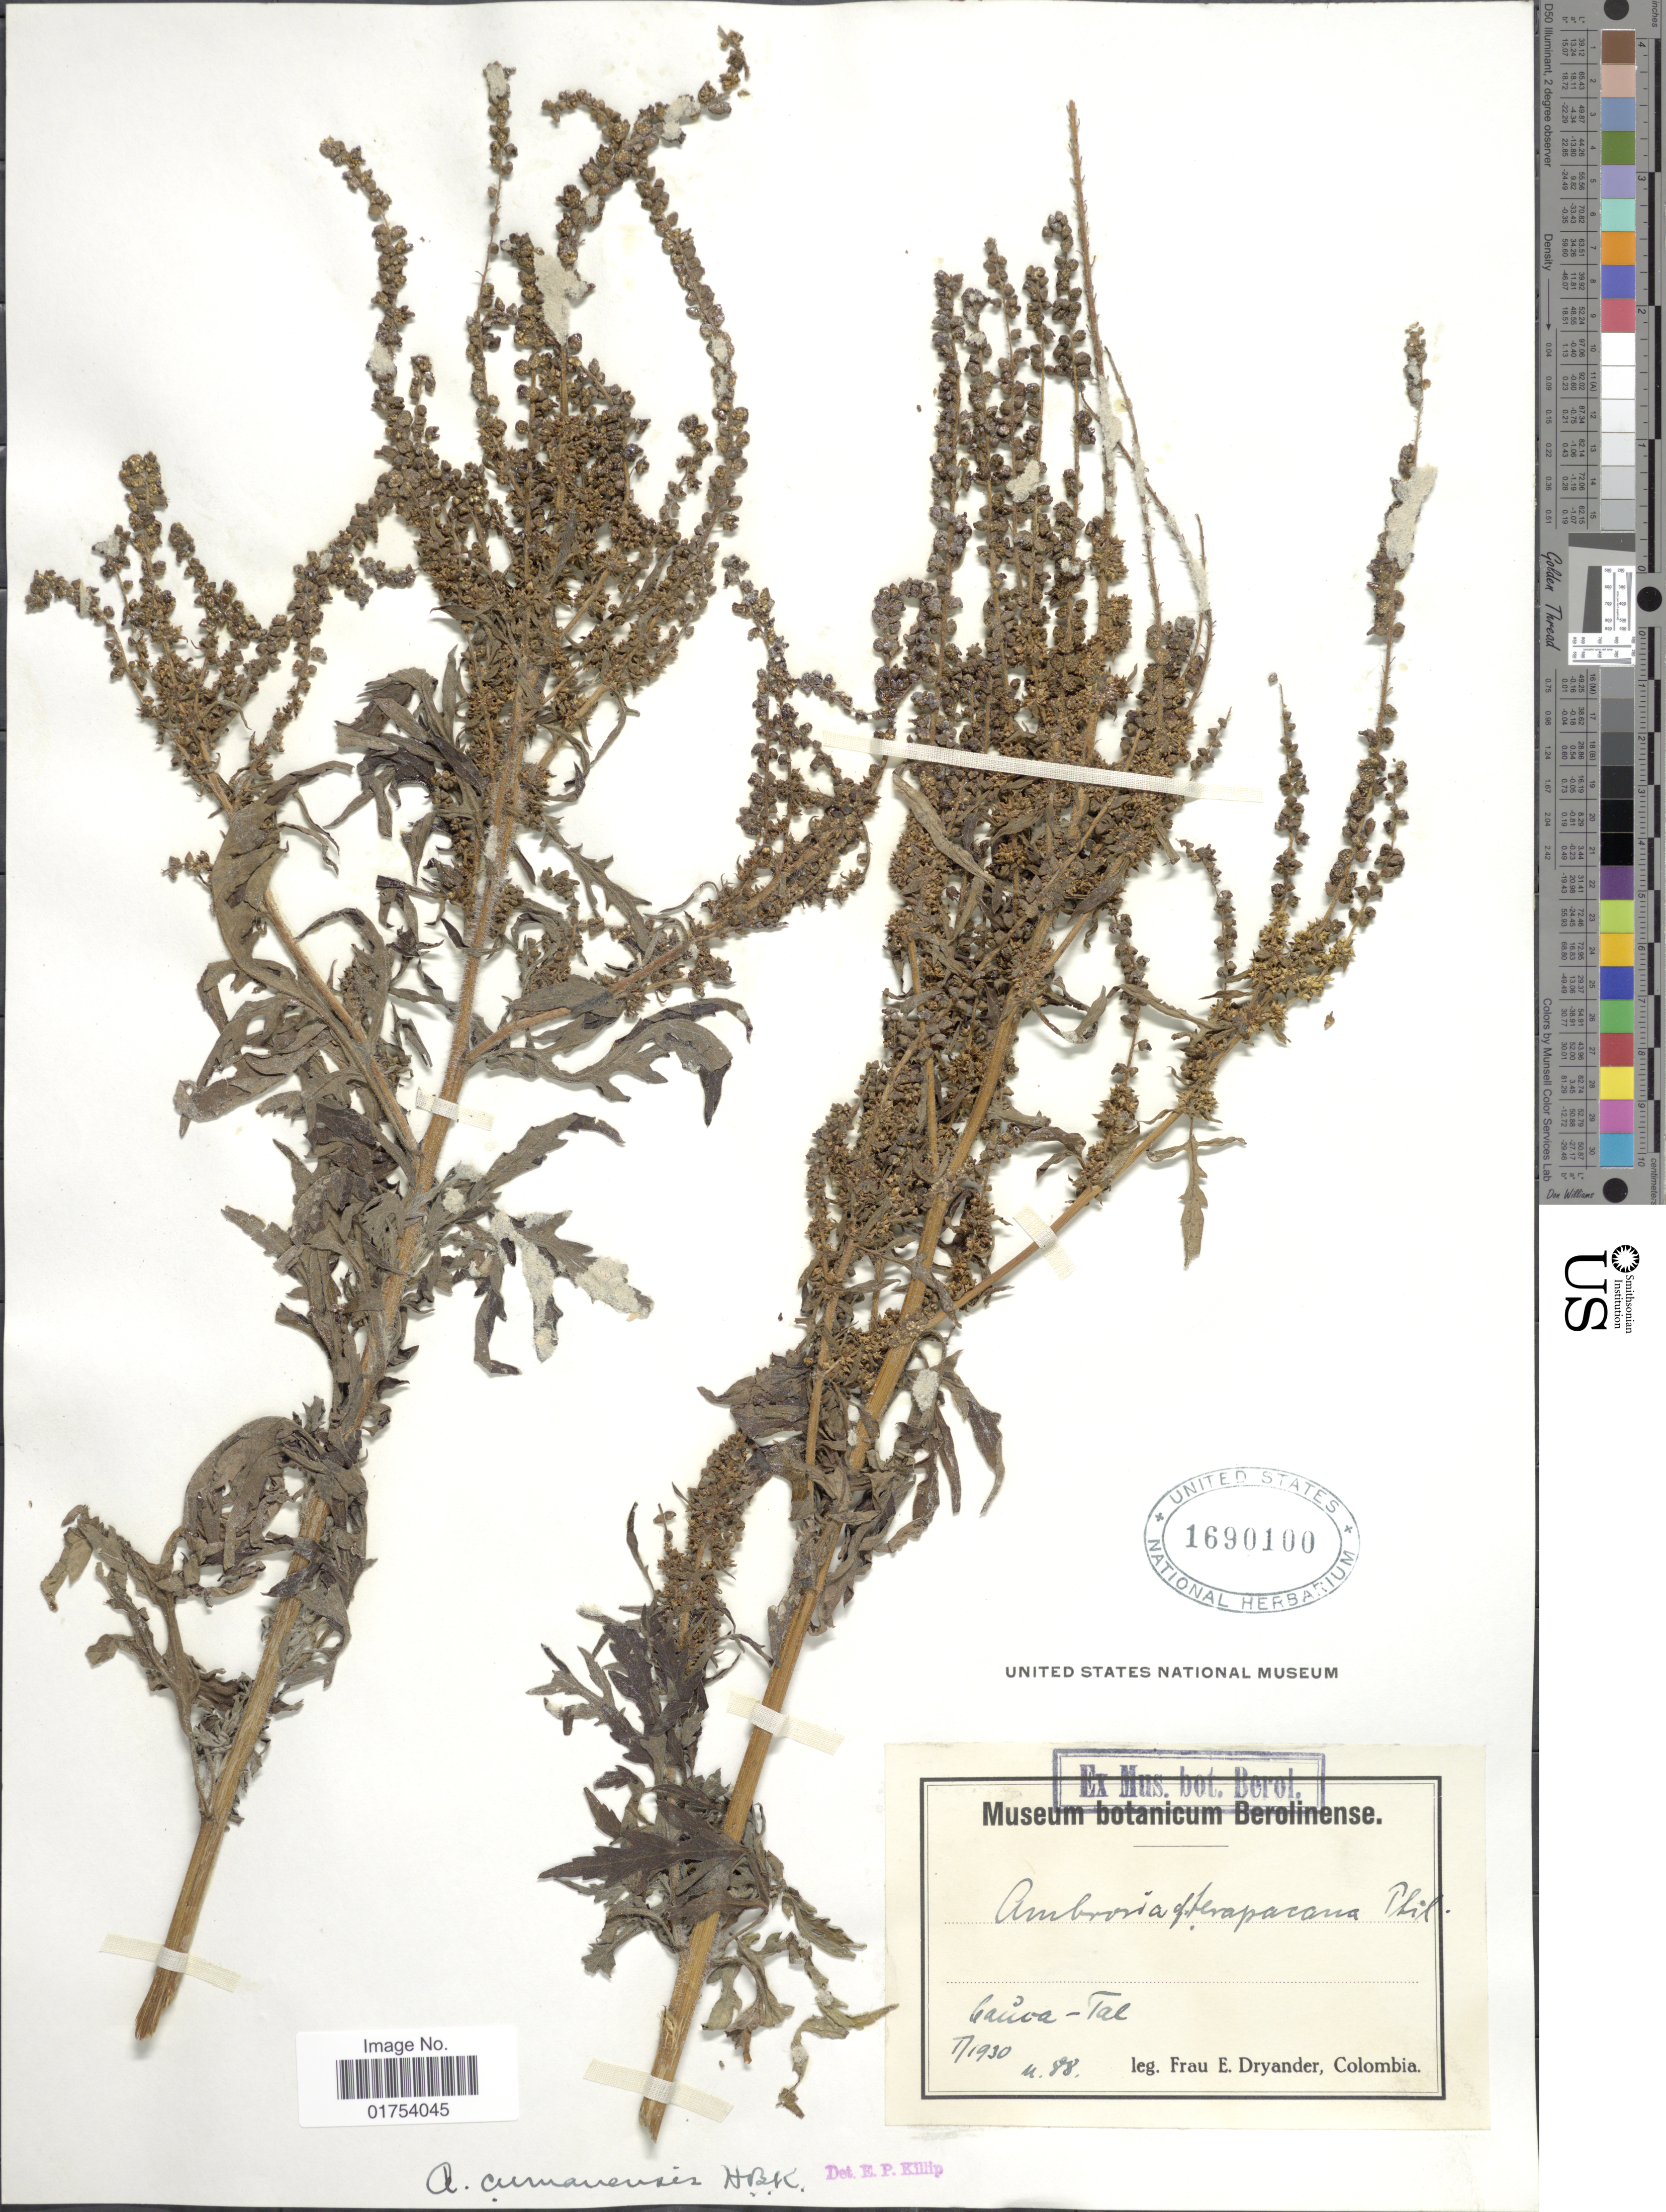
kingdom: Plantae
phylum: Tracheophyta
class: Magnoliopsida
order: Asterales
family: Asteraceae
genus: Ambrosia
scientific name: Ambrosia peruviana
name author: Willd.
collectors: F. Dryander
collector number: U88*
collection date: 1930-01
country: Colombia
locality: Cauca - Tal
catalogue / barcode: US 1690100